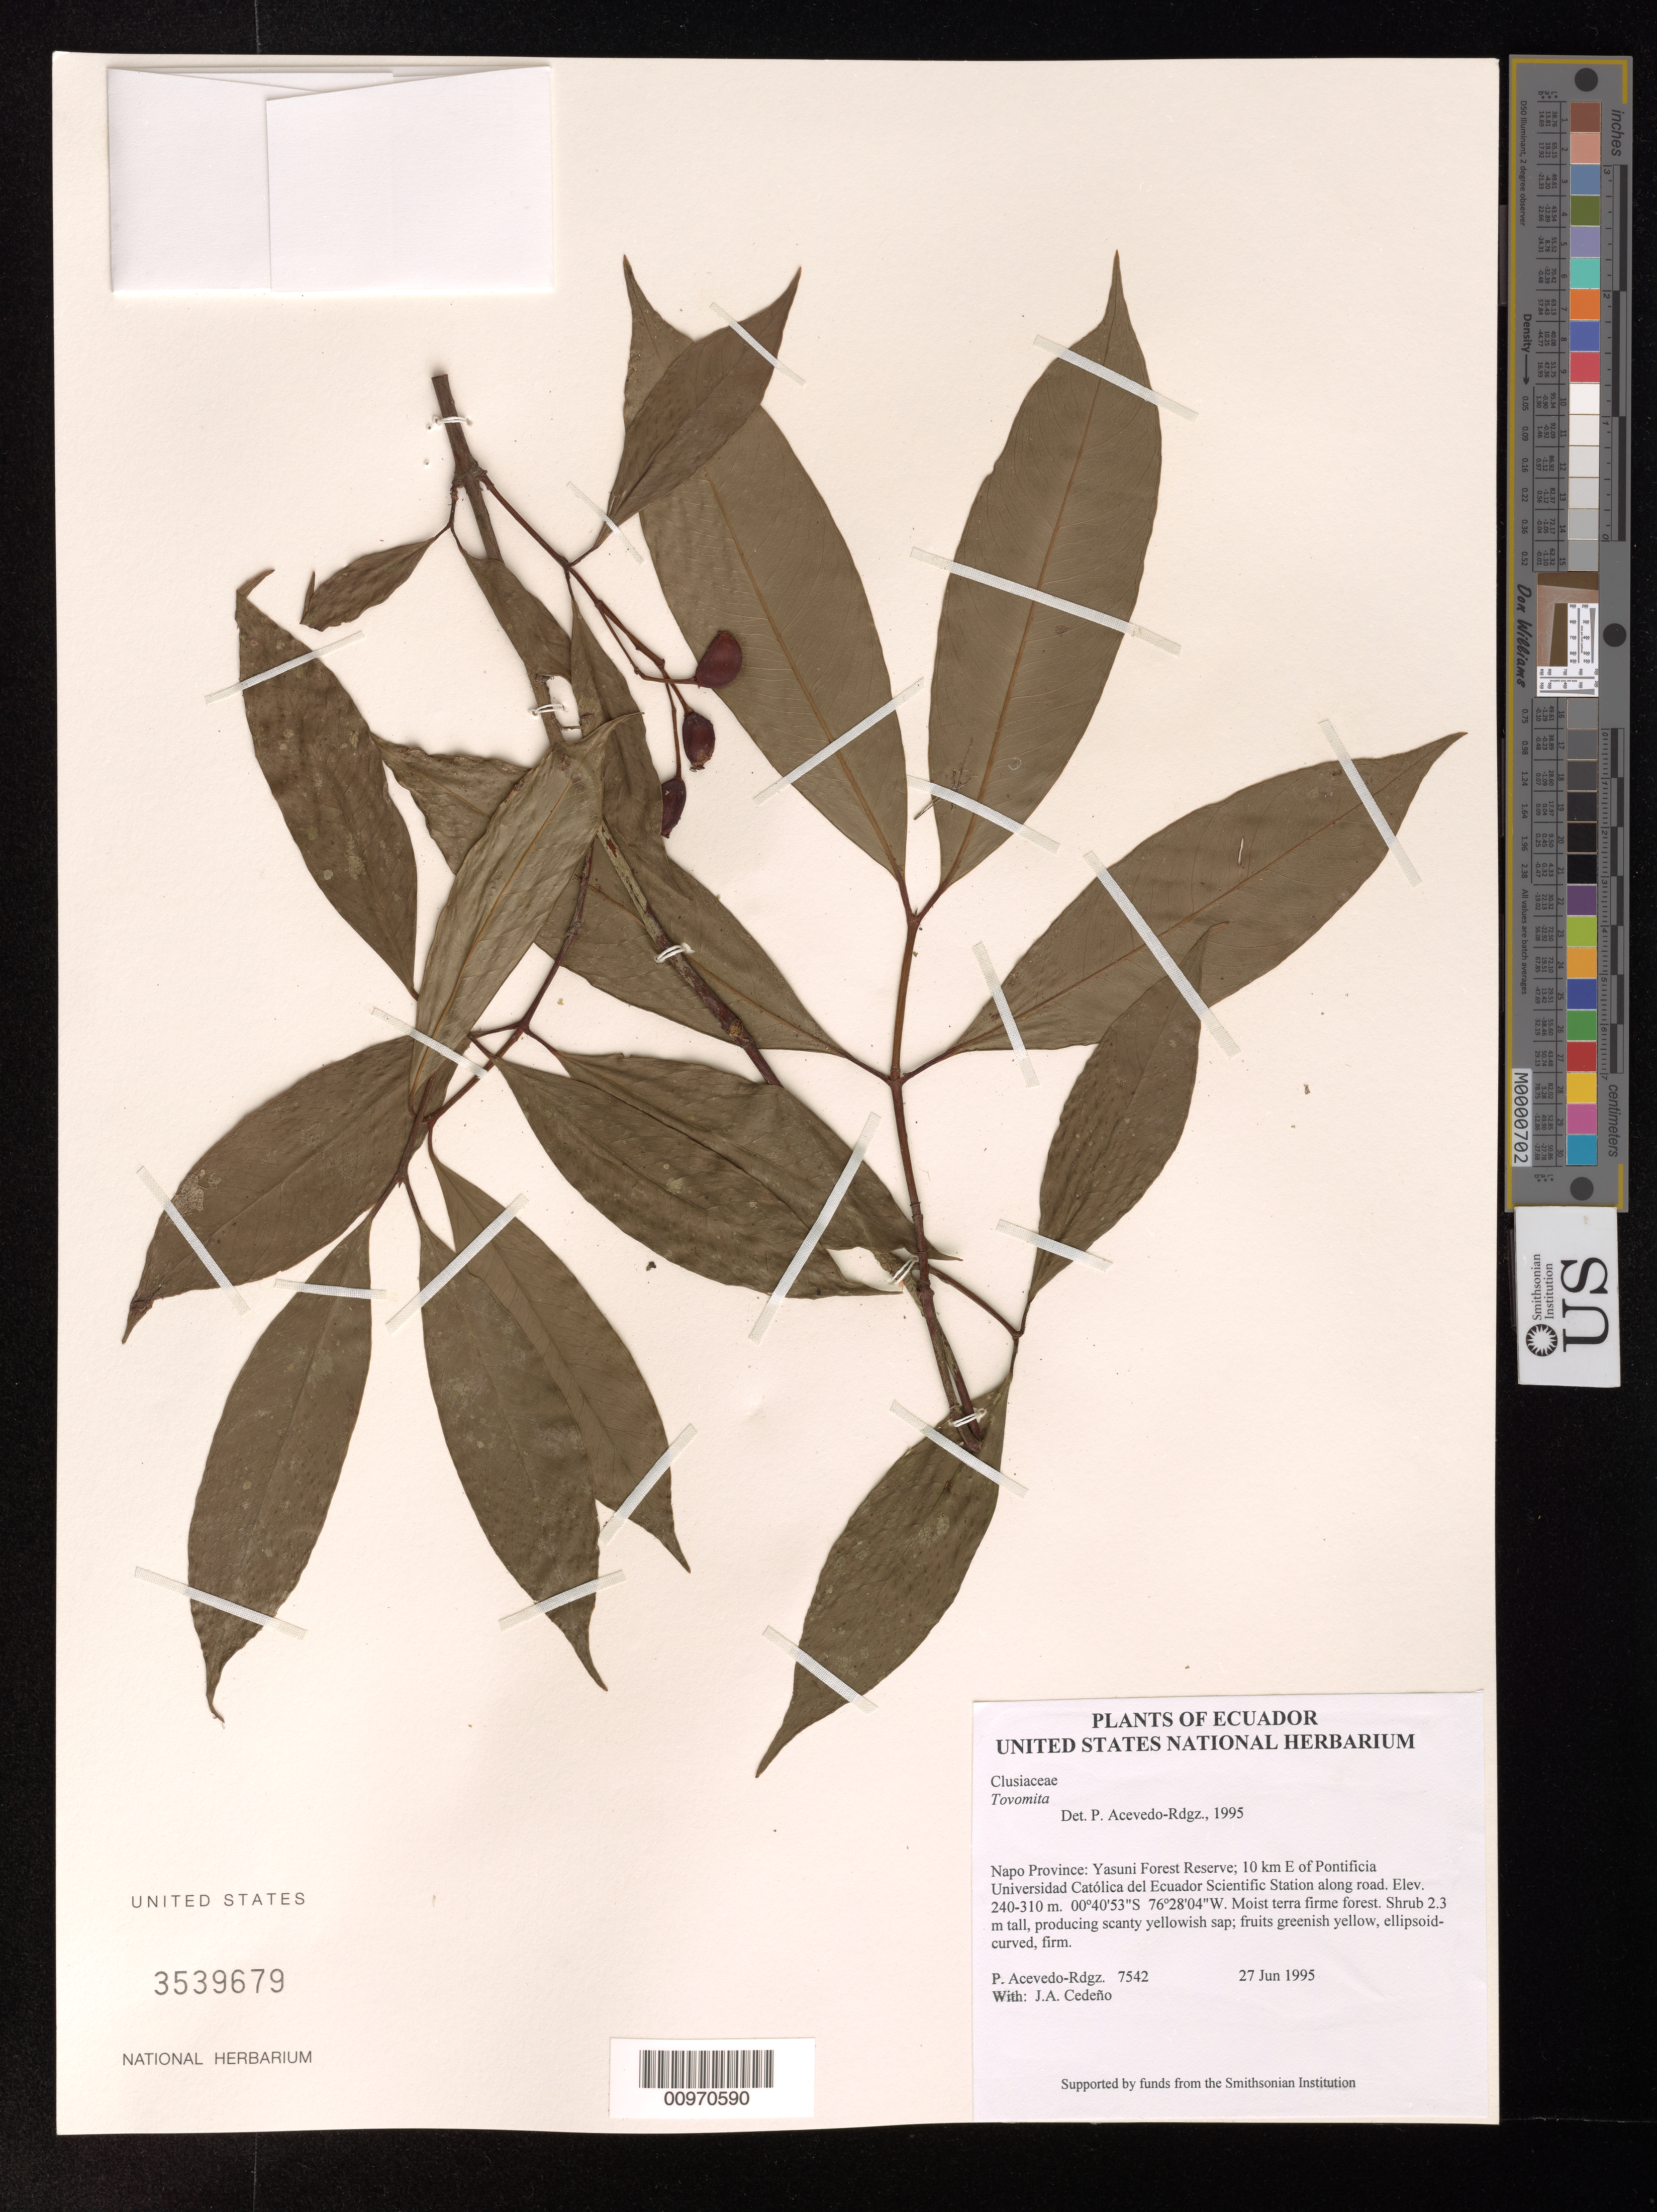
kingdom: Plantae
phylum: Tracheophyta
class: Magnoliopsida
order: Malpighiales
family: Clusiaceae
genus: Tovomita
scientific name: Tovomita sp.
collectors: P. Acevedo-Rodr. & J. A. Cedeño M.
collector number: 7542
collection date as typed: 27 Jun 1995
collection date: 1995-06-27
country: Ecuador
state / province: Napo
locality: Napo Province: Yasuni Forest Reserve; 10 km E of Pontificia Universidad Católica del Ecuador Scientific Station along road.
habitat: Moist terra firme forest.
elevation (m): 240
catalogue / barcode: US 3539679